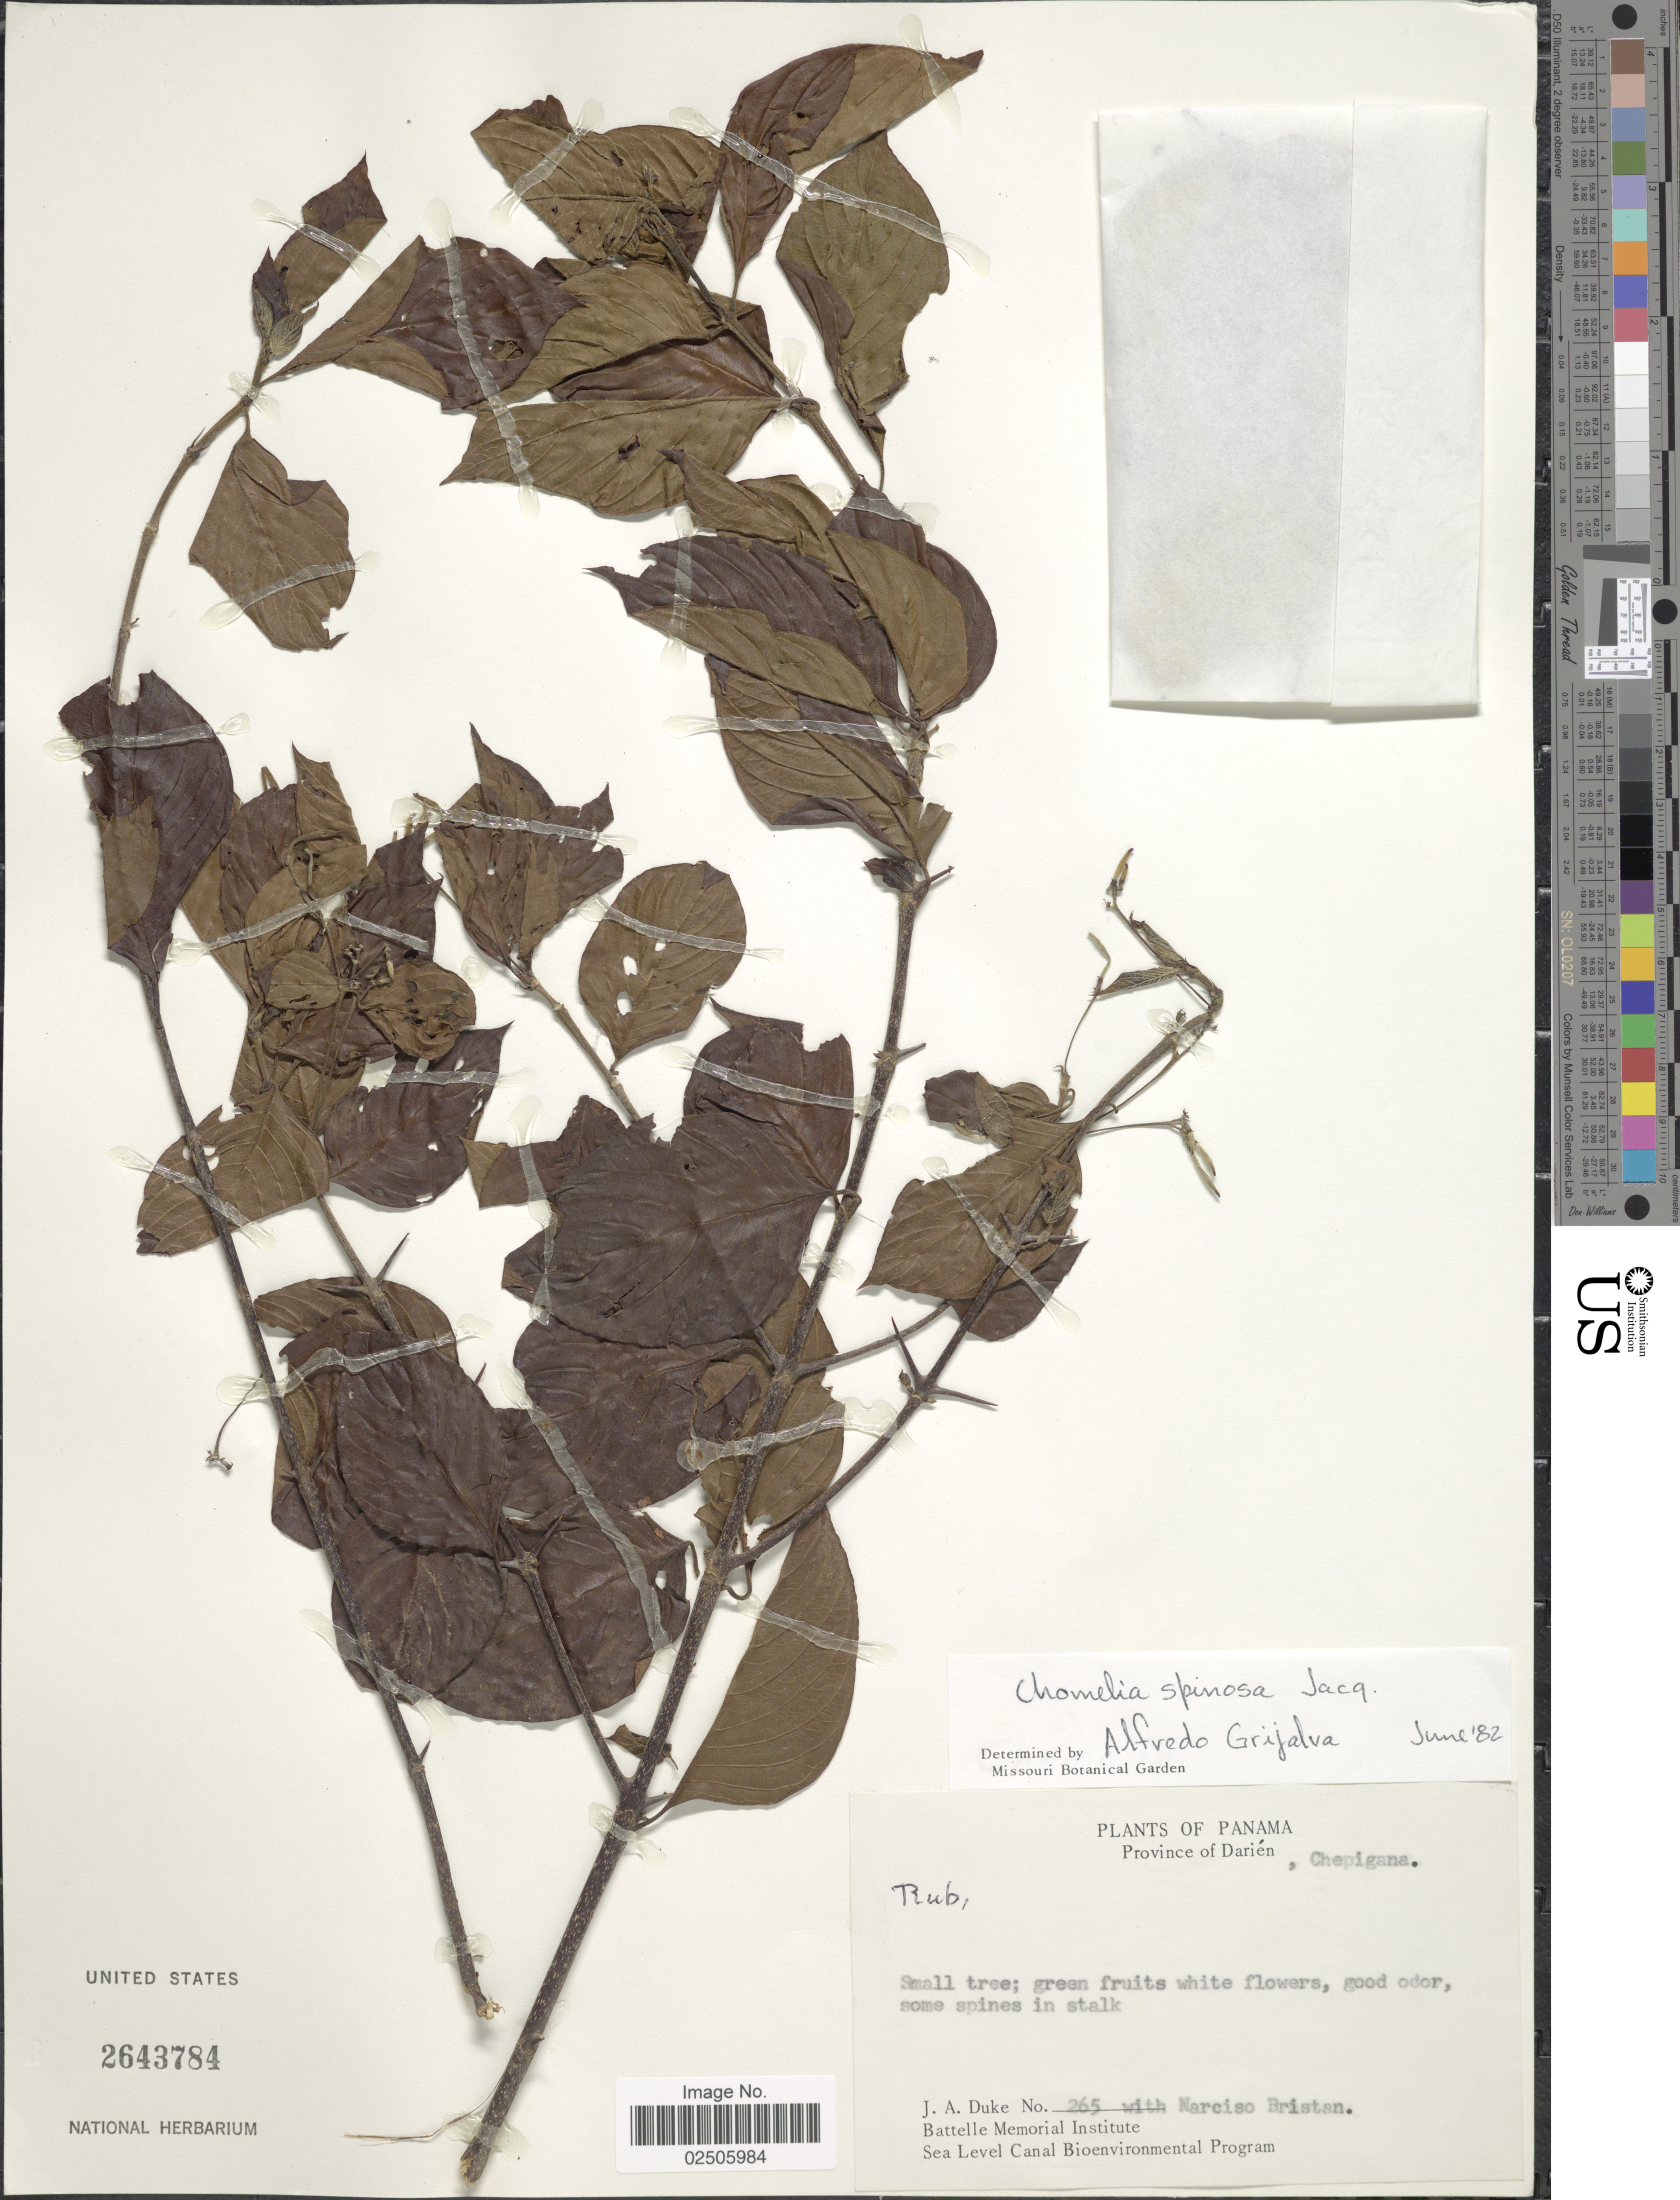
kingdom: Plantae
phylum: Tracheophyta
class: Magnoliopsida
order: Gentianales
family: Rubiaceae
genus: Chomelia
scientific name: Chomelia spinosa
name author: Jacq.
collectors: J. A. Duke & N. Bristan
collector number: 265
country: Panama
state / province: Darién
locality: Chepigana,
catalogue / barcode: US 2643784